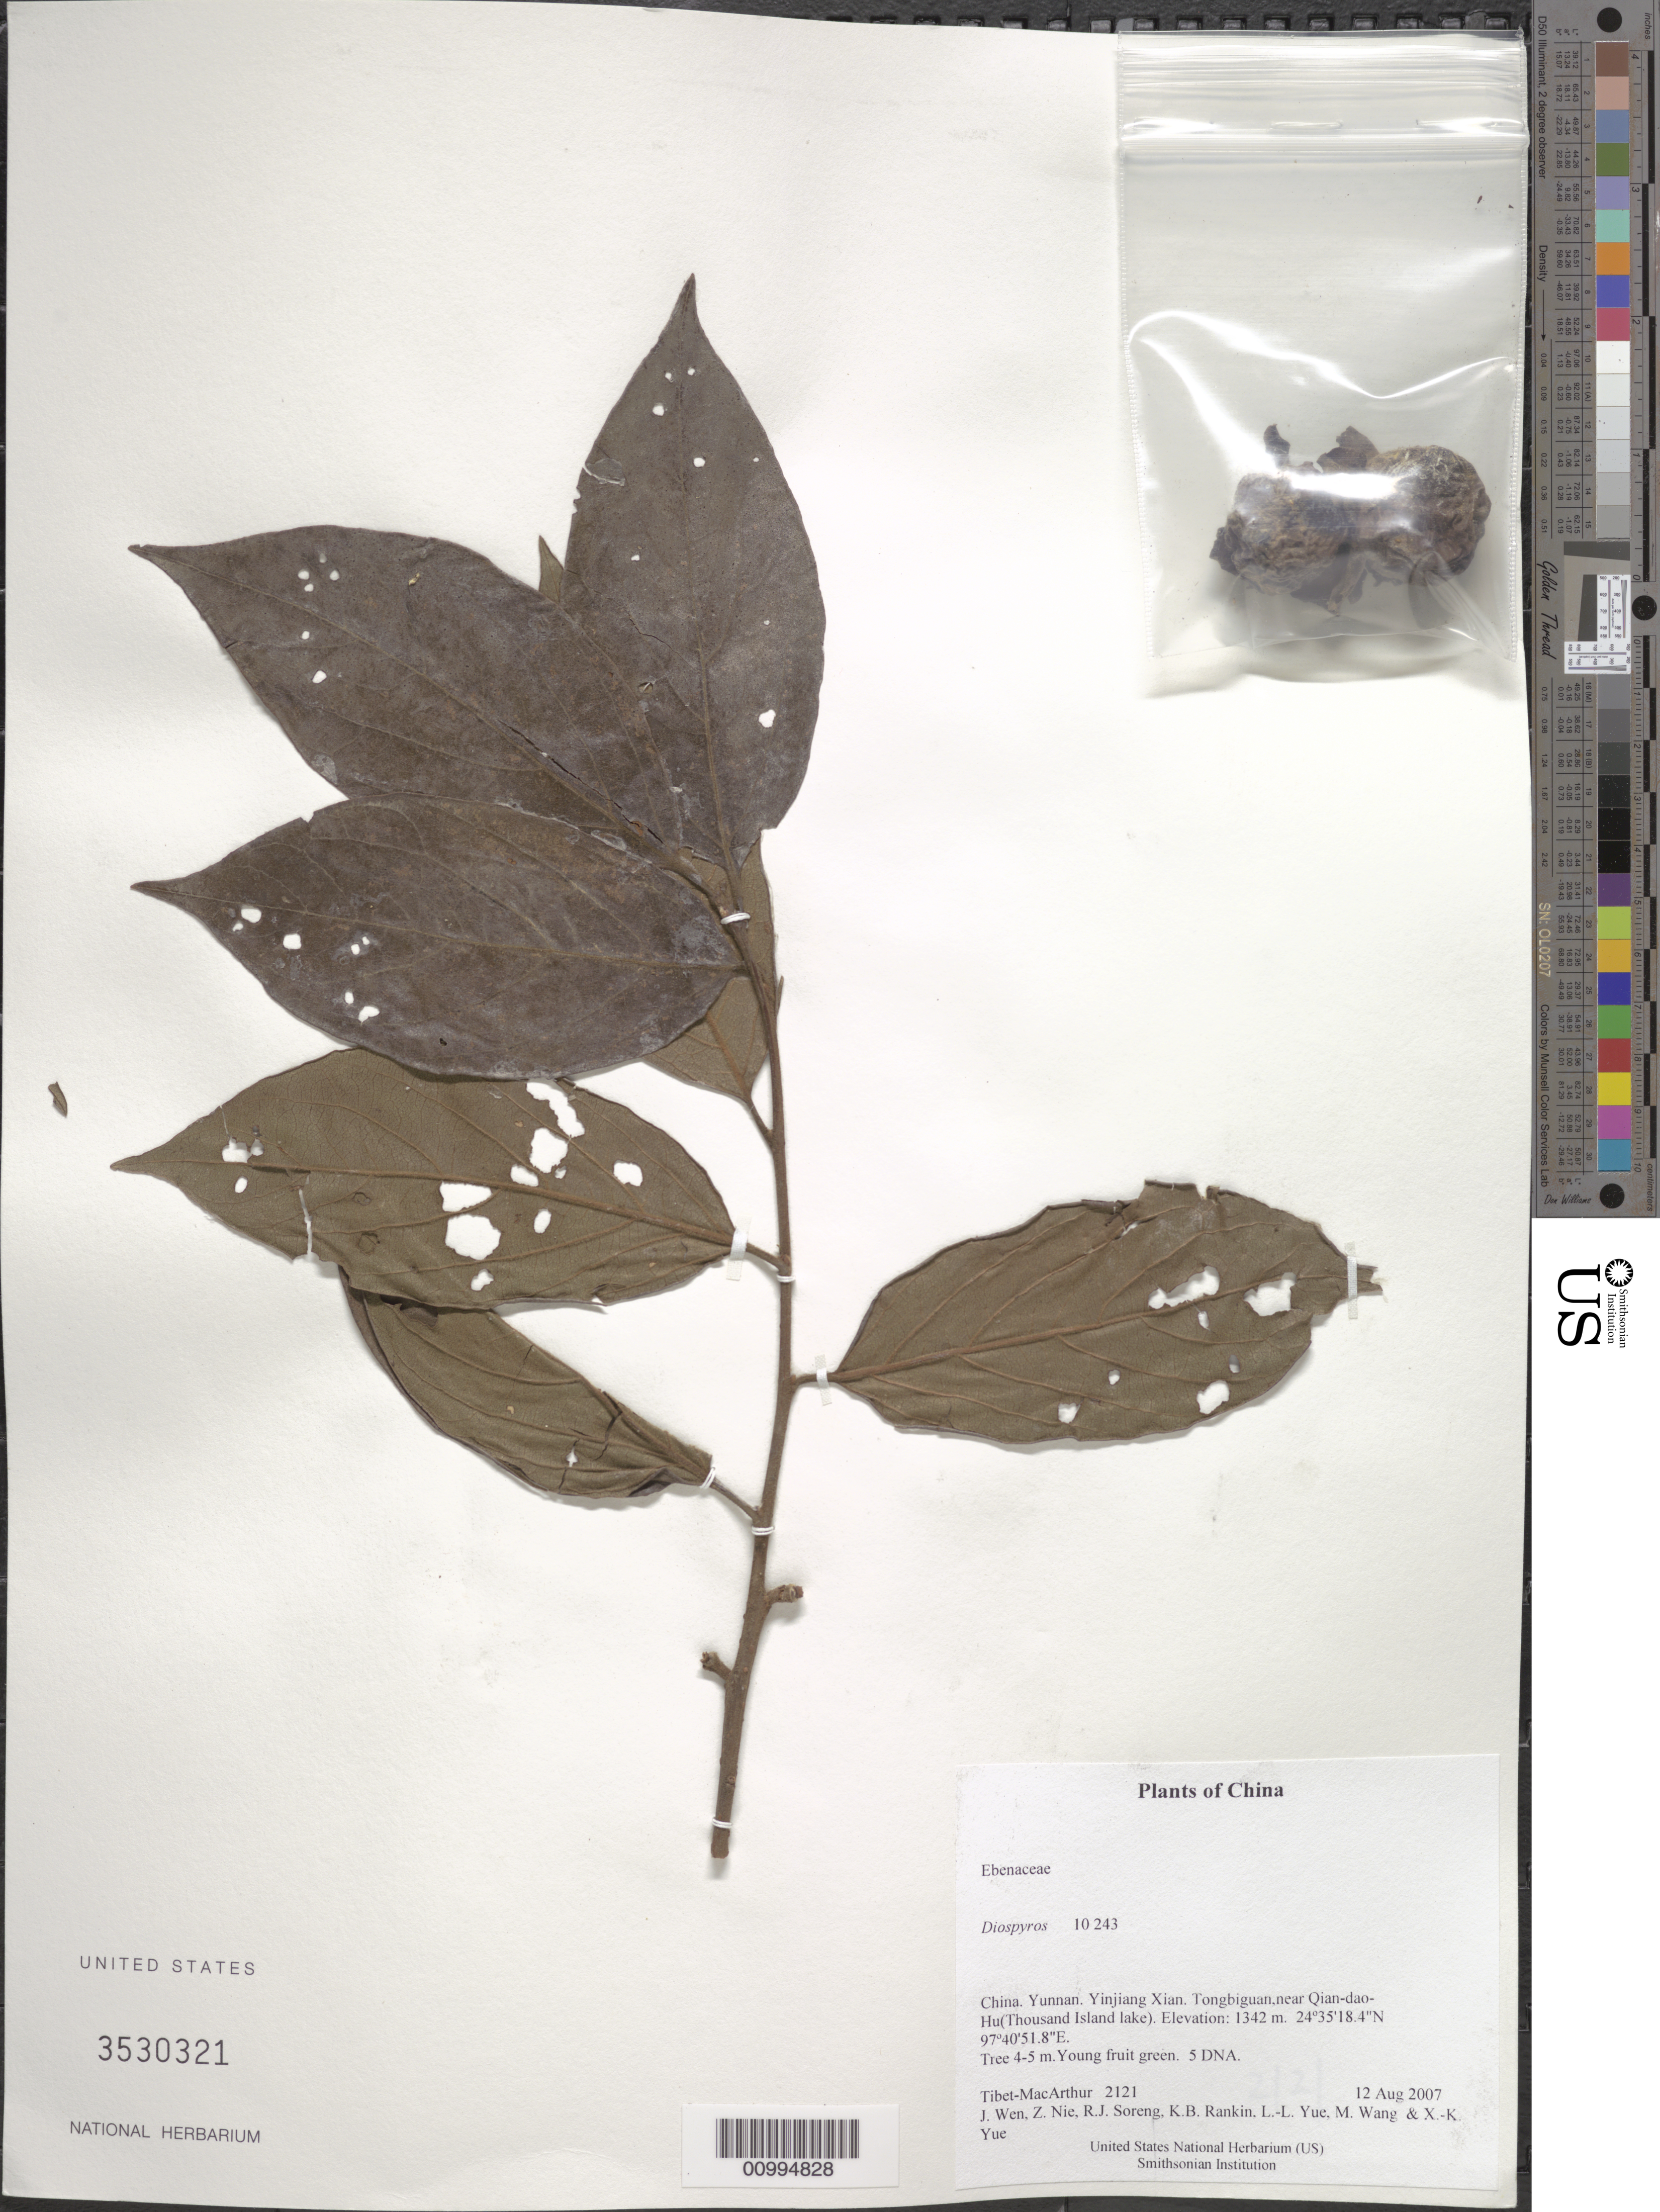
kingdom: Plantae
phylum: Tracheophyta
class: Magnoliopsida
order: Ericales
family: Ebenaceae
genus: Diospyros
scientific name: Diospyros sp.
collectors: Tibet-MacArthur, J. Wen, Z. Nie, R. J. Soreng, K. Rankin, L. Yue, M. Wang & X. Yue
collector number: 2121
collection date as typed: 12 Aug 2007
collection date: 2007-08-12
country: China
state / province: Yunnan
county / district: Yinjiang Xian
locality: Tongbiguan,near Qian-dao-Hu(Thousand Island lake)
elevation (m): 1342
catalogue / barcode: US 3530321